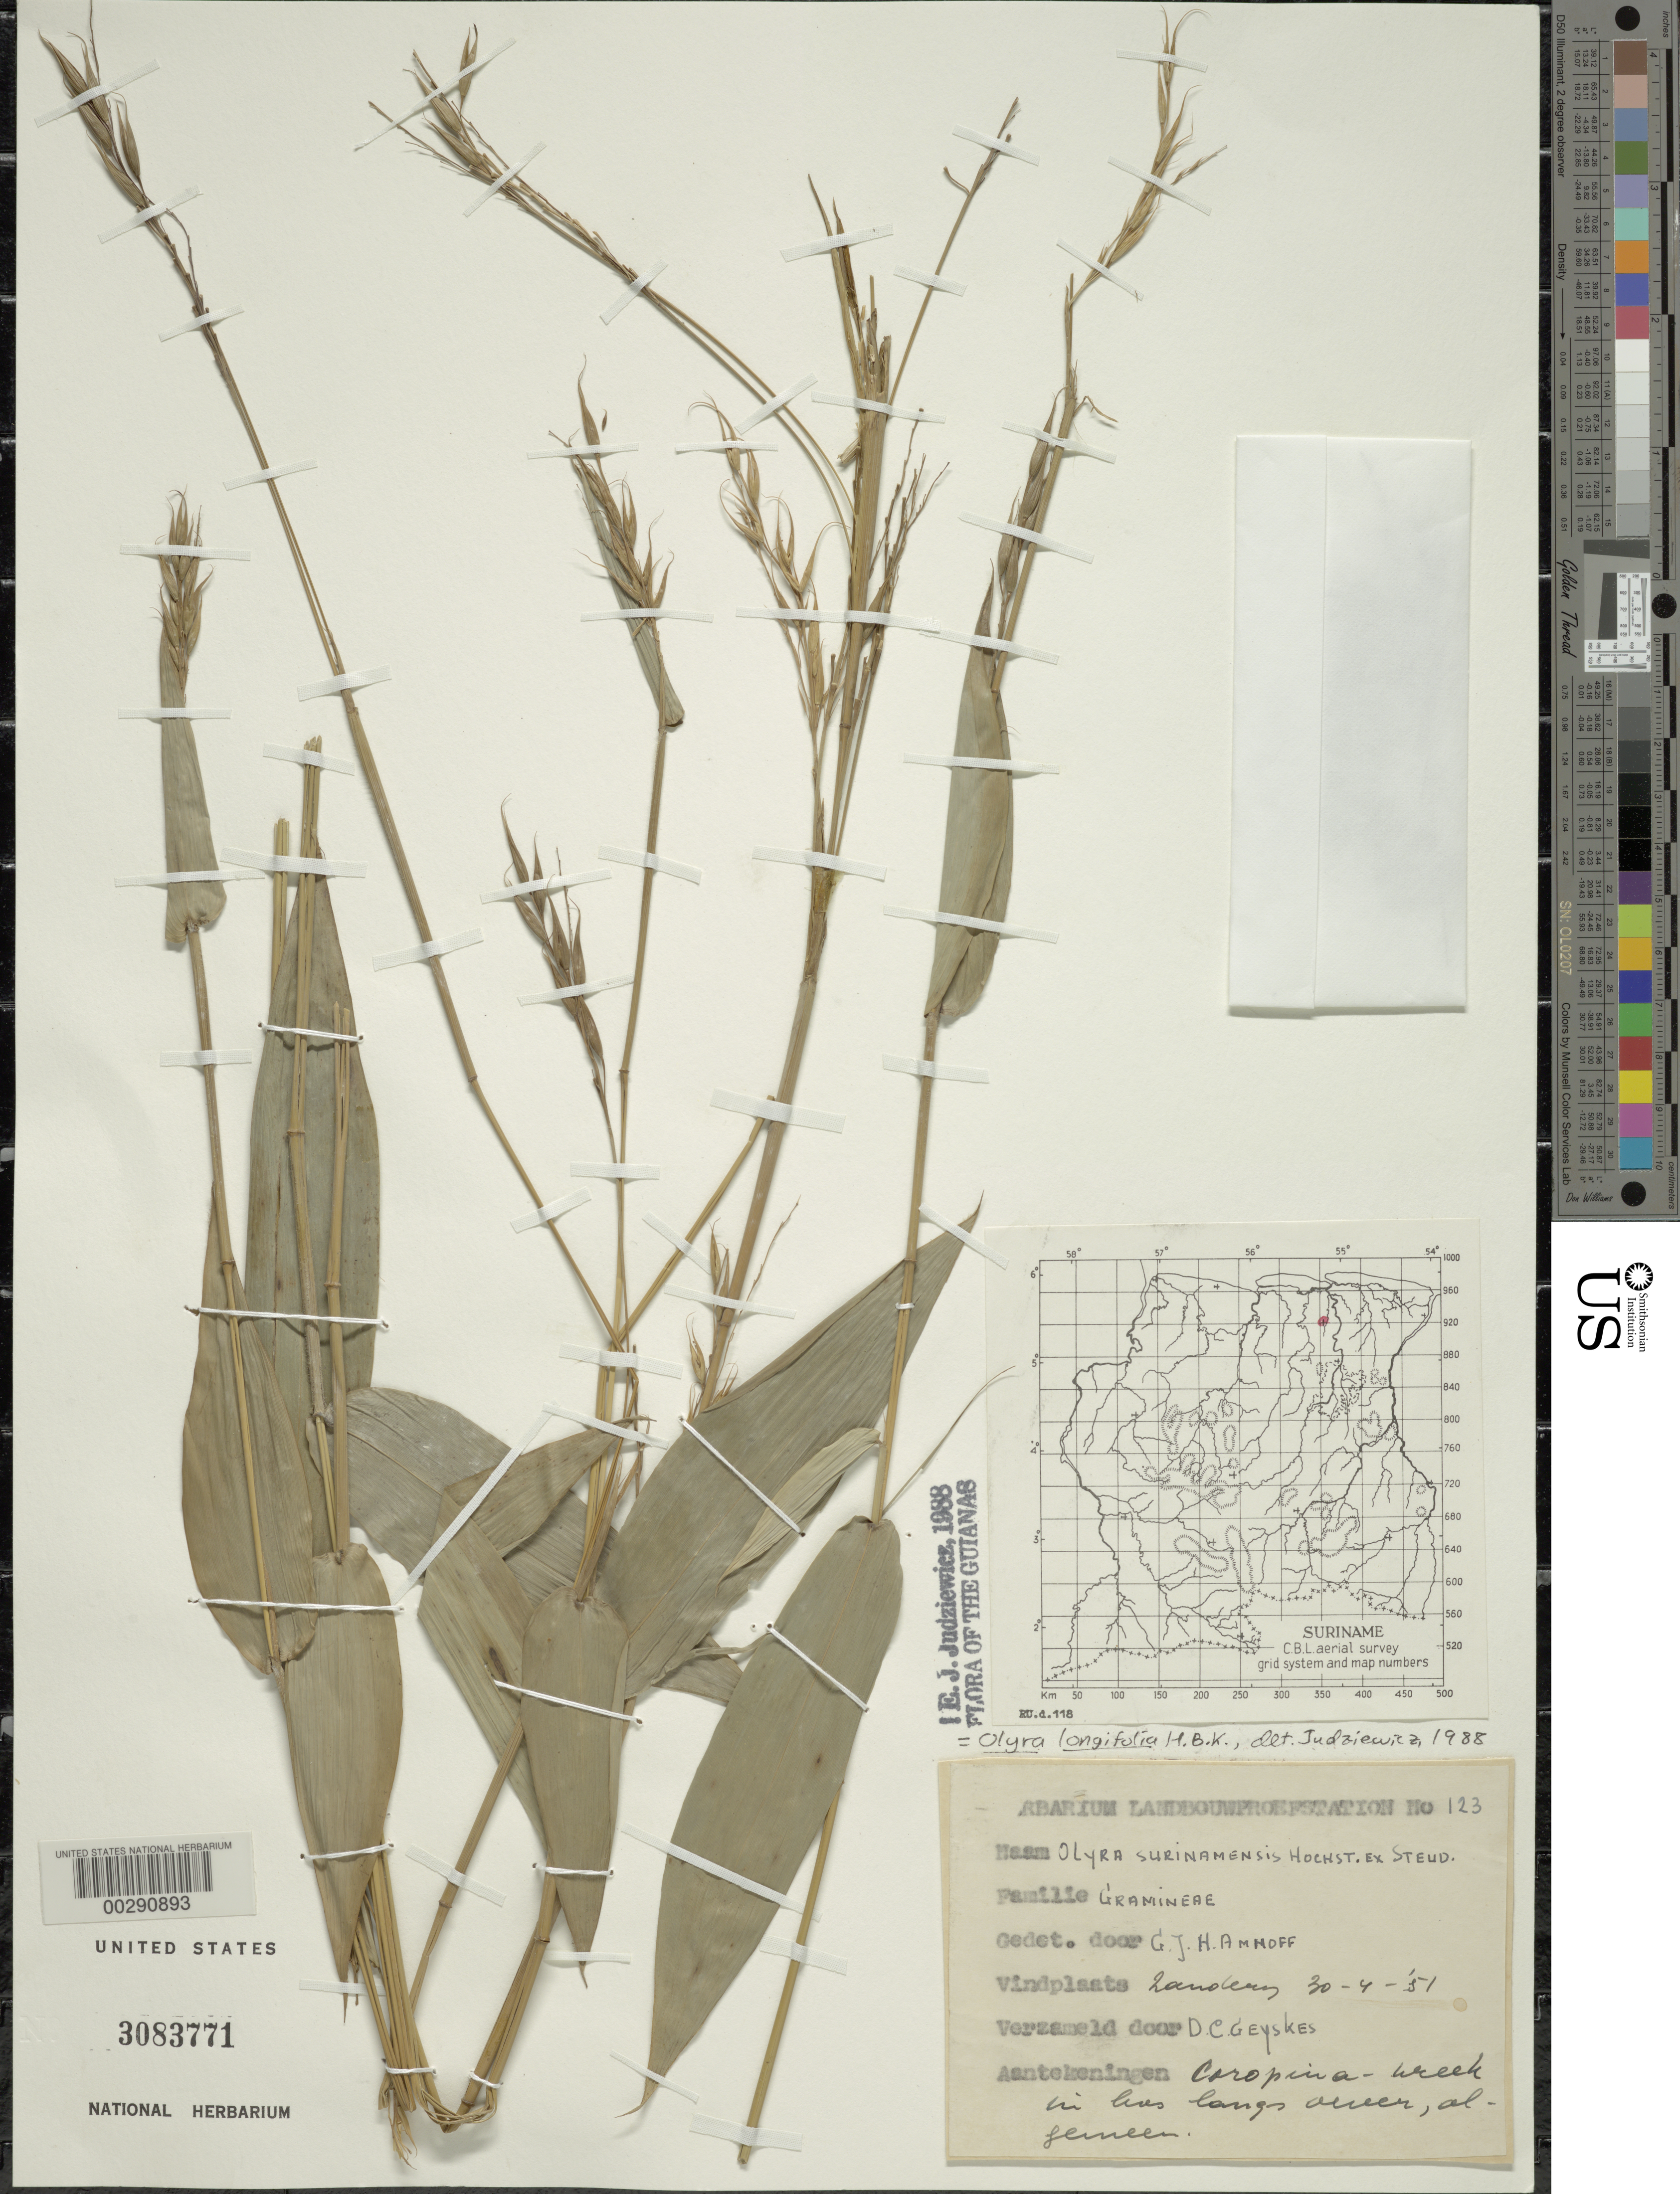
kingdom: Plantae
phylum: Tracheophyta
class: Liliopsida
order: Poales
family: Poaceae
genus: Olyra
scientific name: Olyra longifolia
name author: Kunth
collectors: G. Amhoff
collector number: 123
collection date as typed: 30 Apr 1951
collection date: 1951-04-30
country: Suriname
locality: Coropina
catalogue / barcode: US 3083771